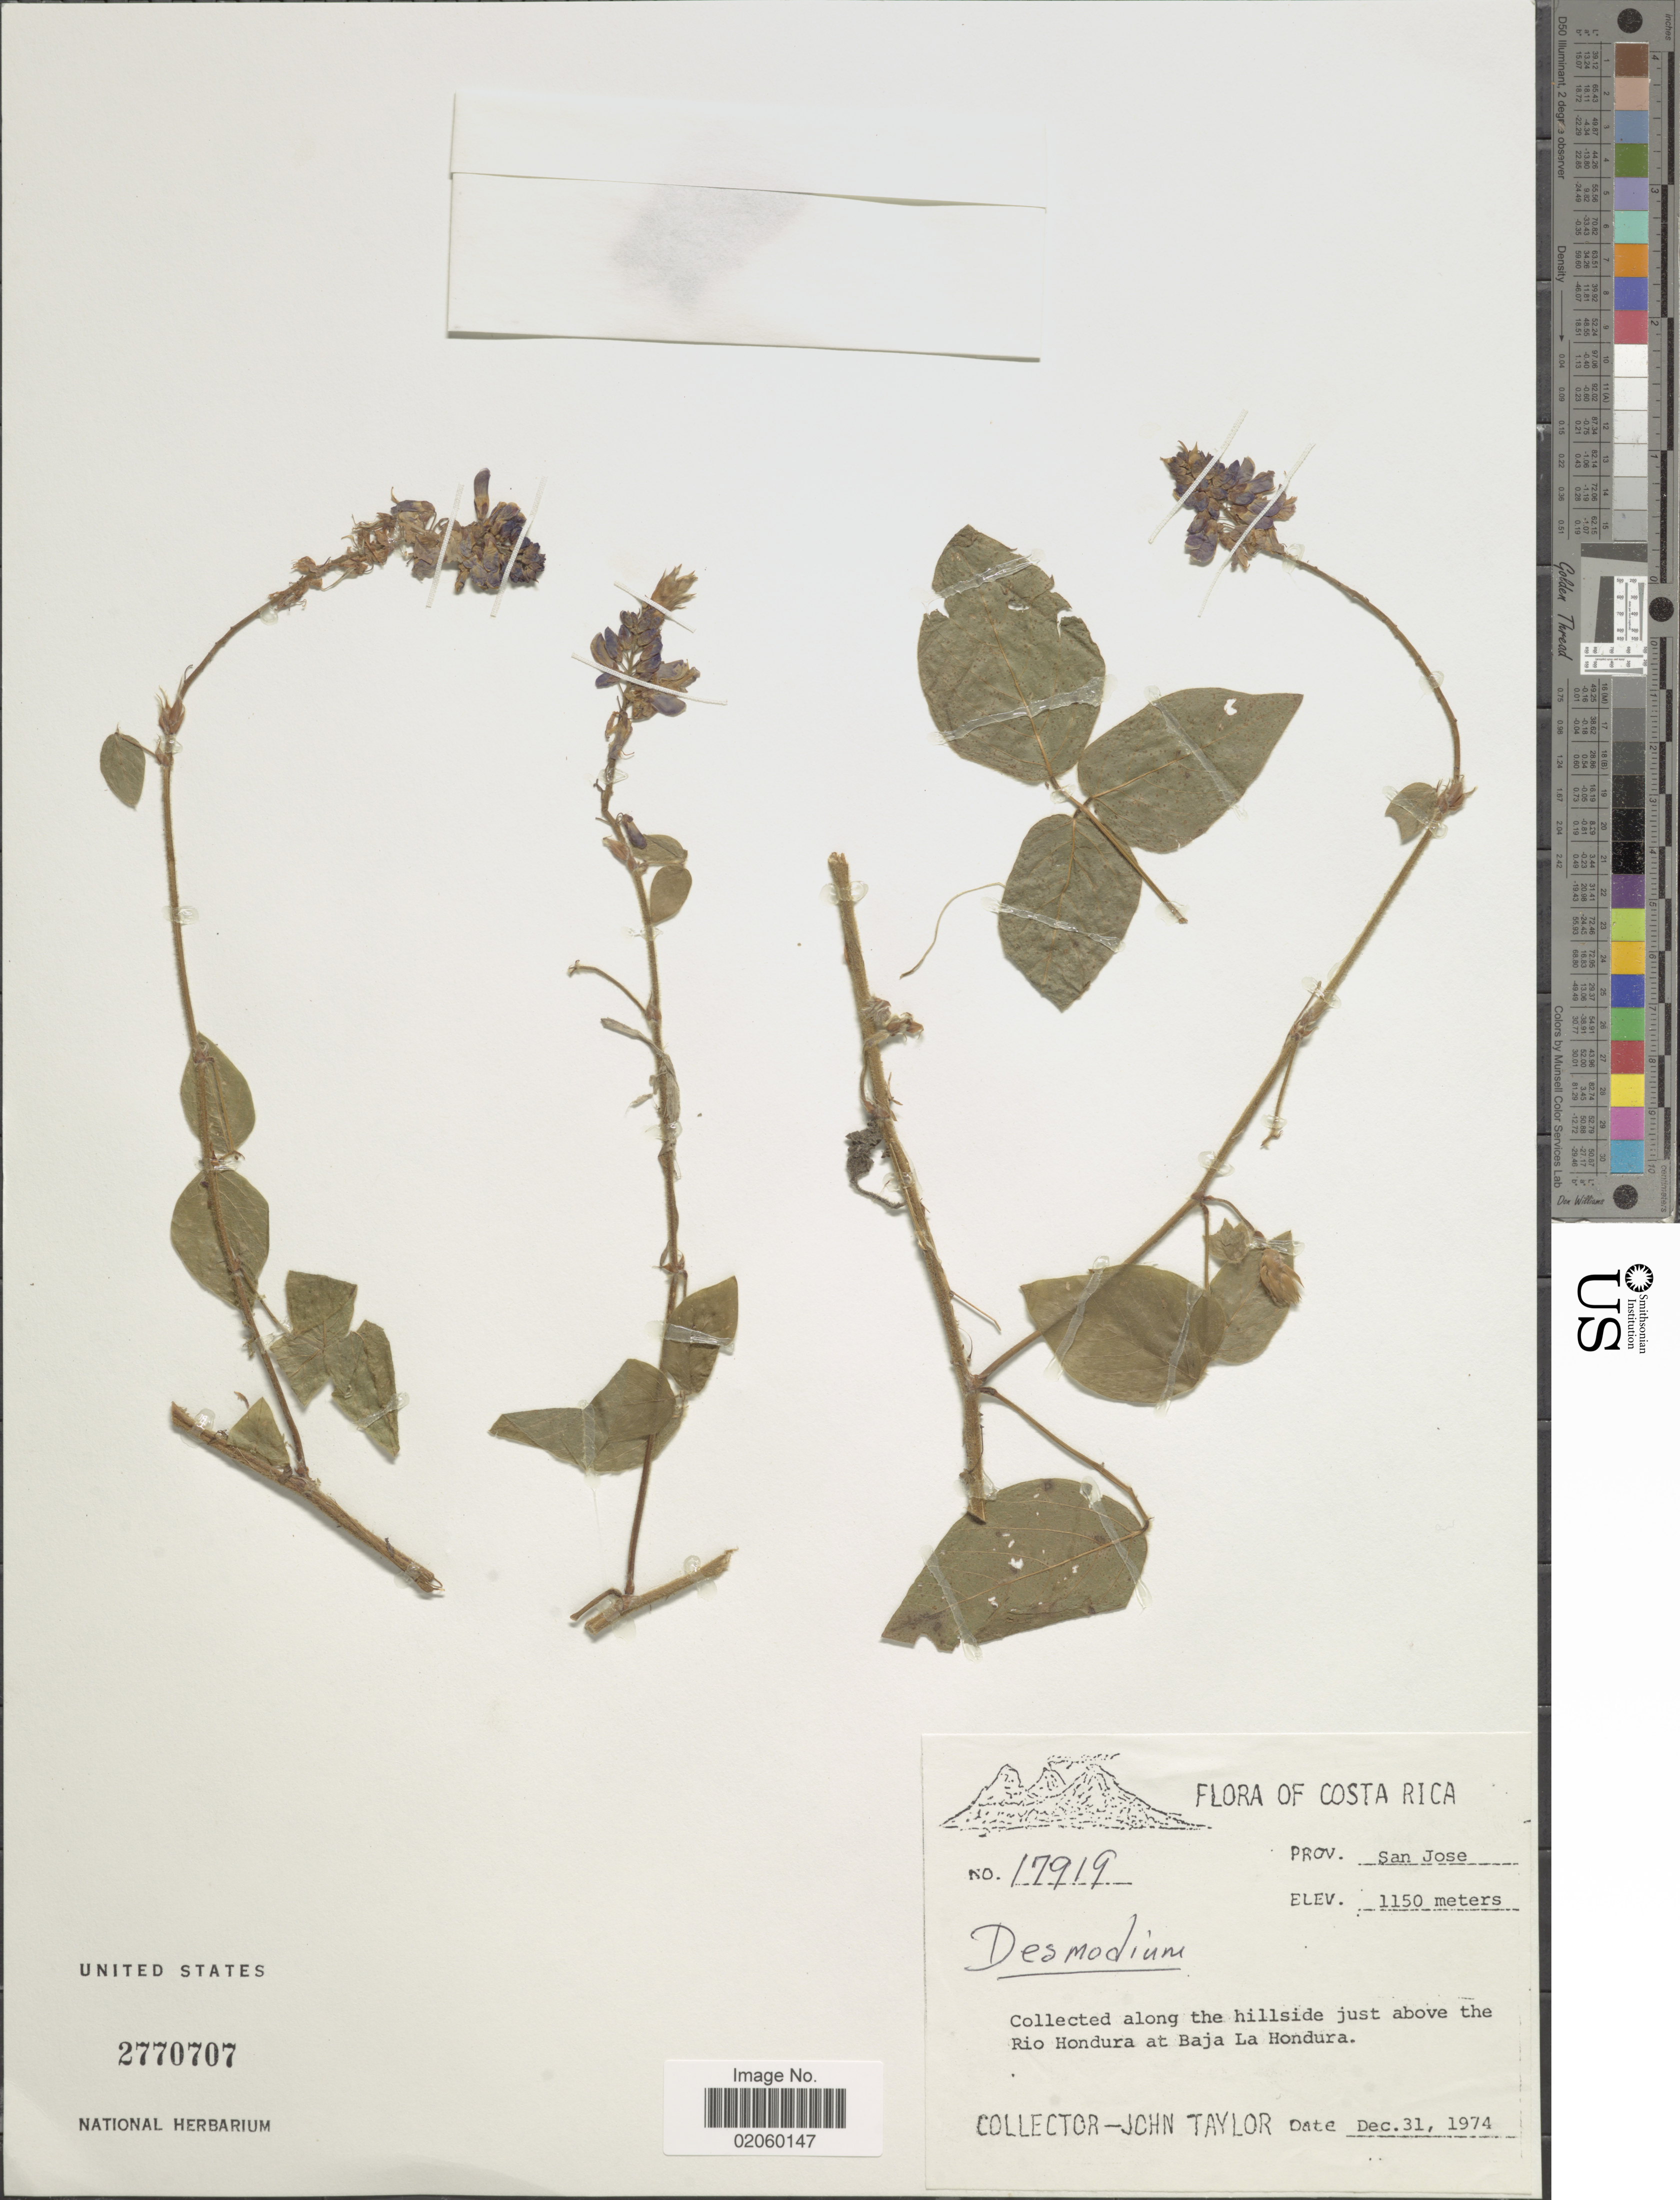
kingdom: Plantae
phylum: Tracheophyta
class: Magnoliopsida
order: Fabales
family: Fabaceae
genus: Desmodium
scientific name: Desmodium sp.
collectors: J. Taylor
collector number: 17919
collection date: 1974-12-31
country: Costa Rica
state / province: San José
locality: Along the hillside just above the Rio Hondura at Baja La Hondura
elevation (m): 1150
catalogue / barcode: US 2770707